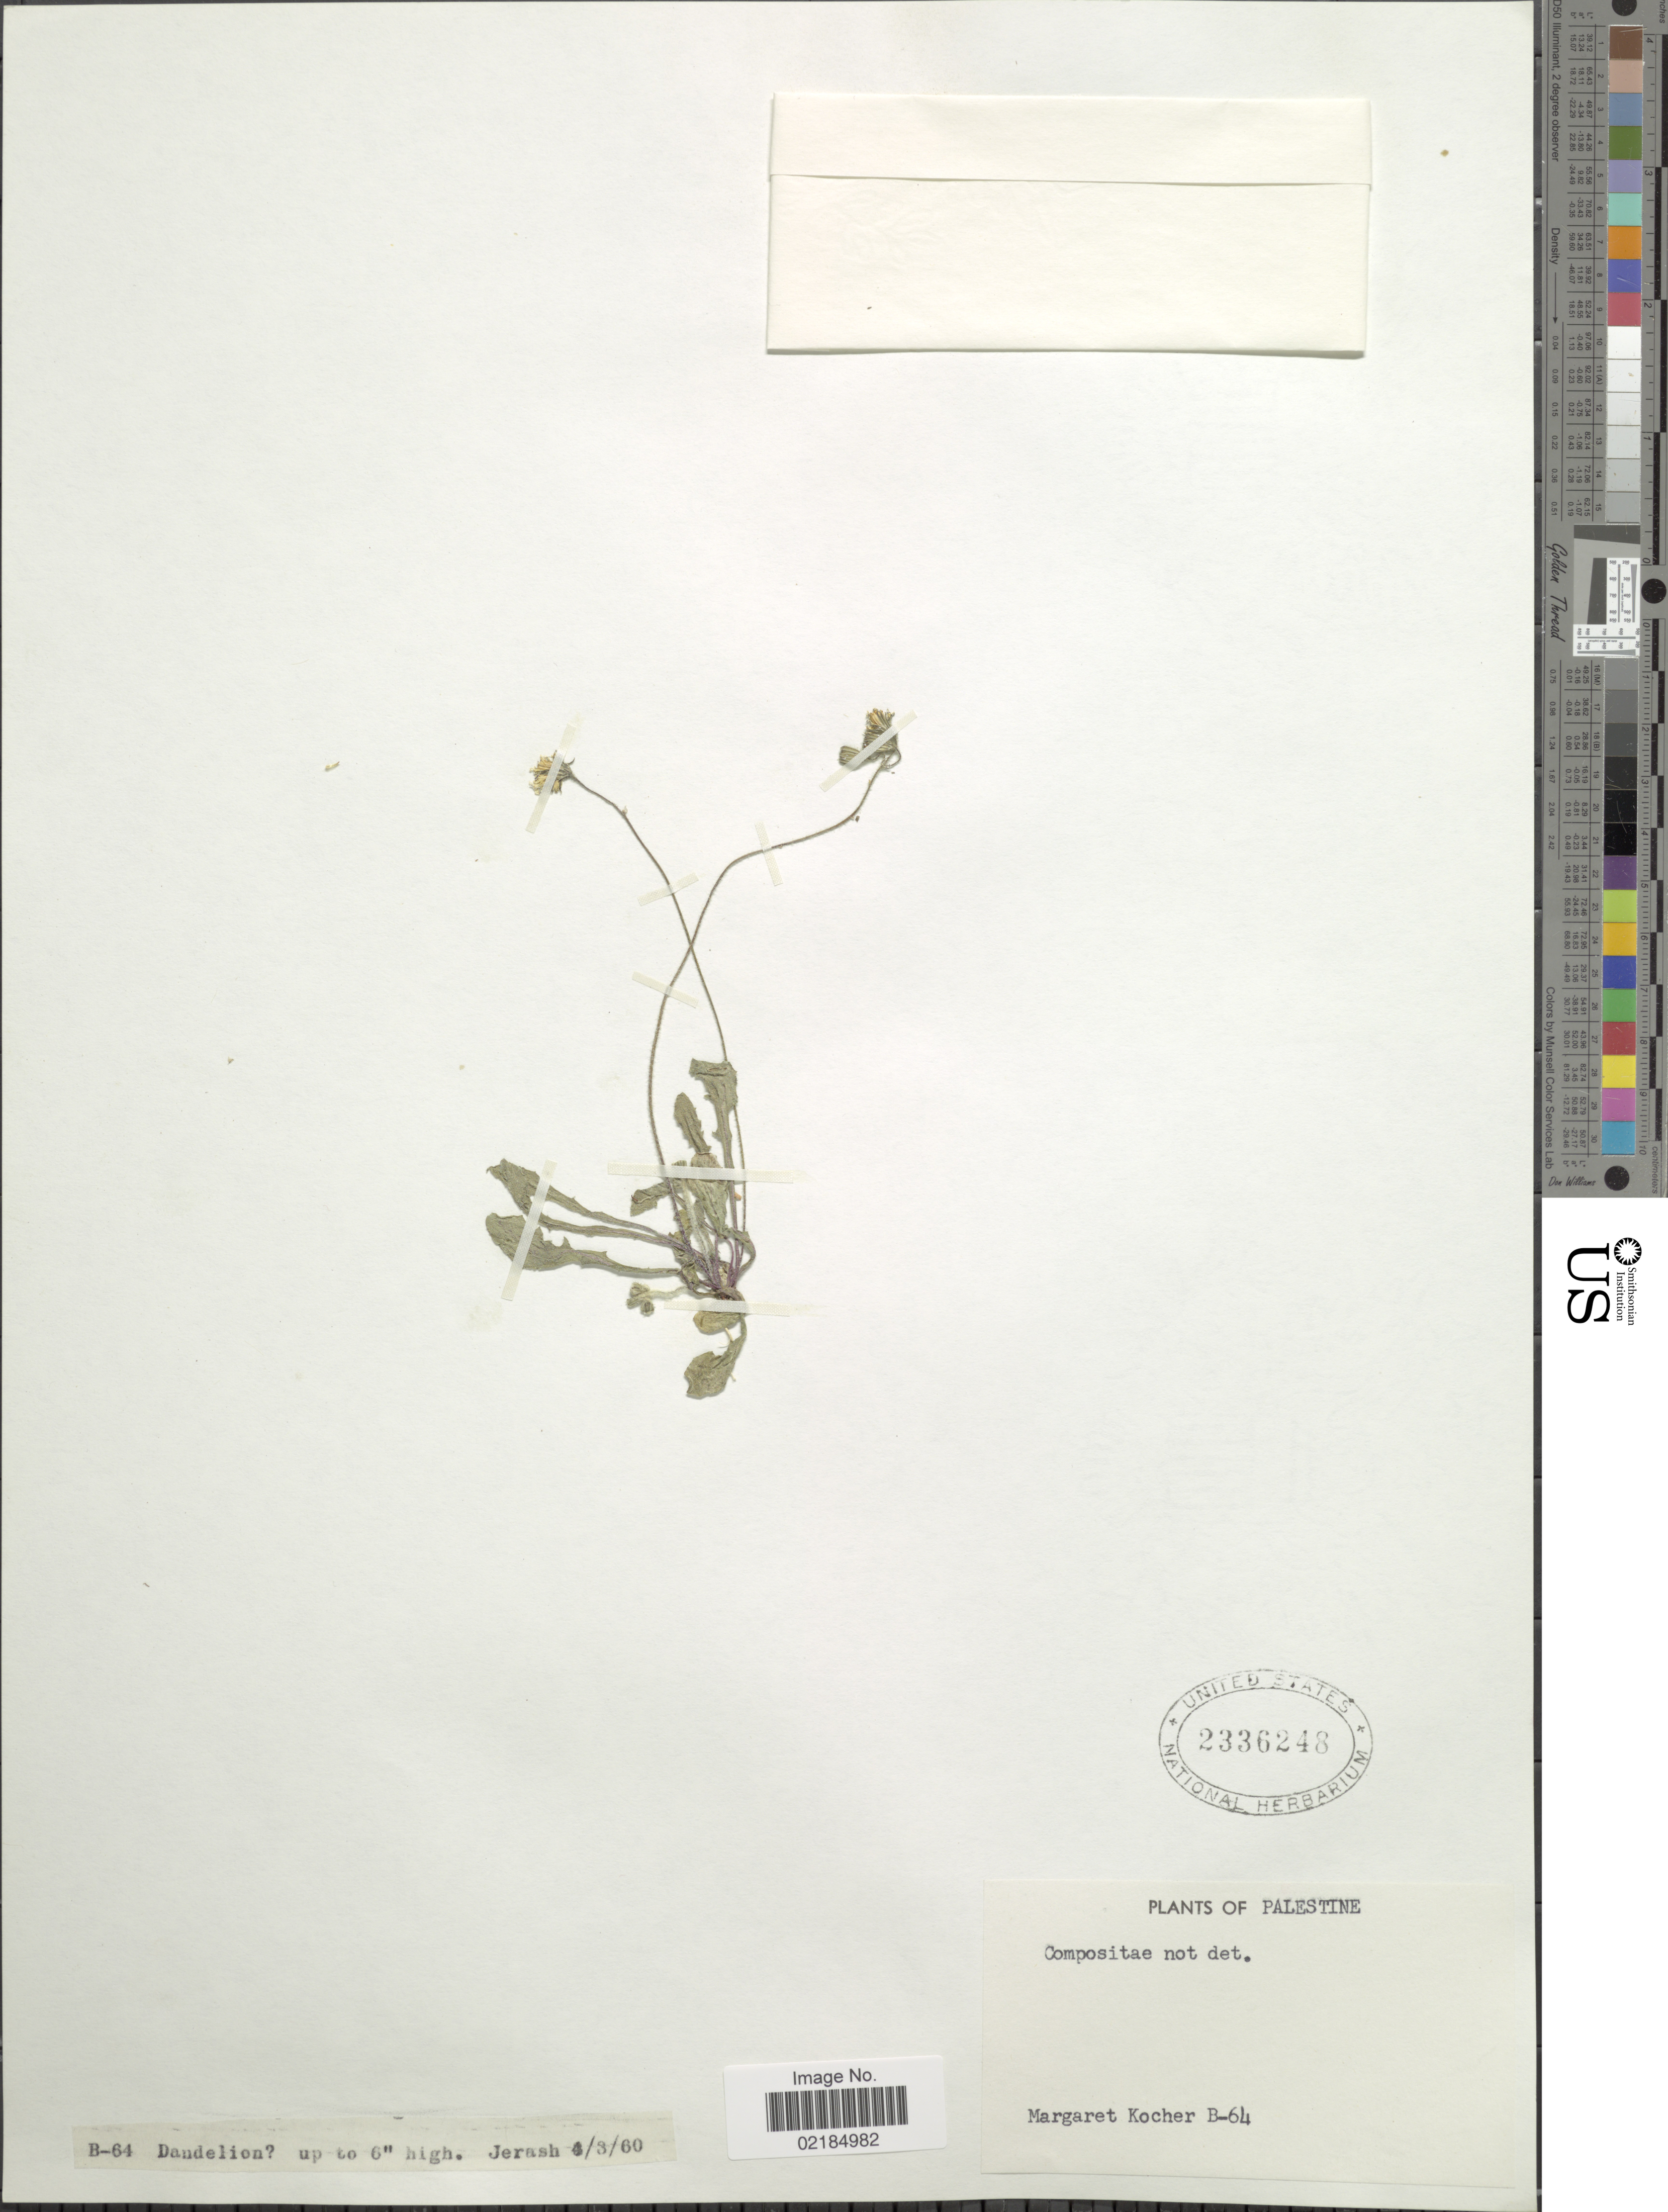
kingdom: Plantae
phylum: Tracheophyta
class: Magnoliopsida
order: Asterales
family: Asteraceae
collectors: M. Kocher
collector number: B-64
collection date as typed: Transcribed d/m/y: 4/3/60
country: Jordan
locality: Palestine. Dandelion. Jerash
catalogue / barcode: US 2336248